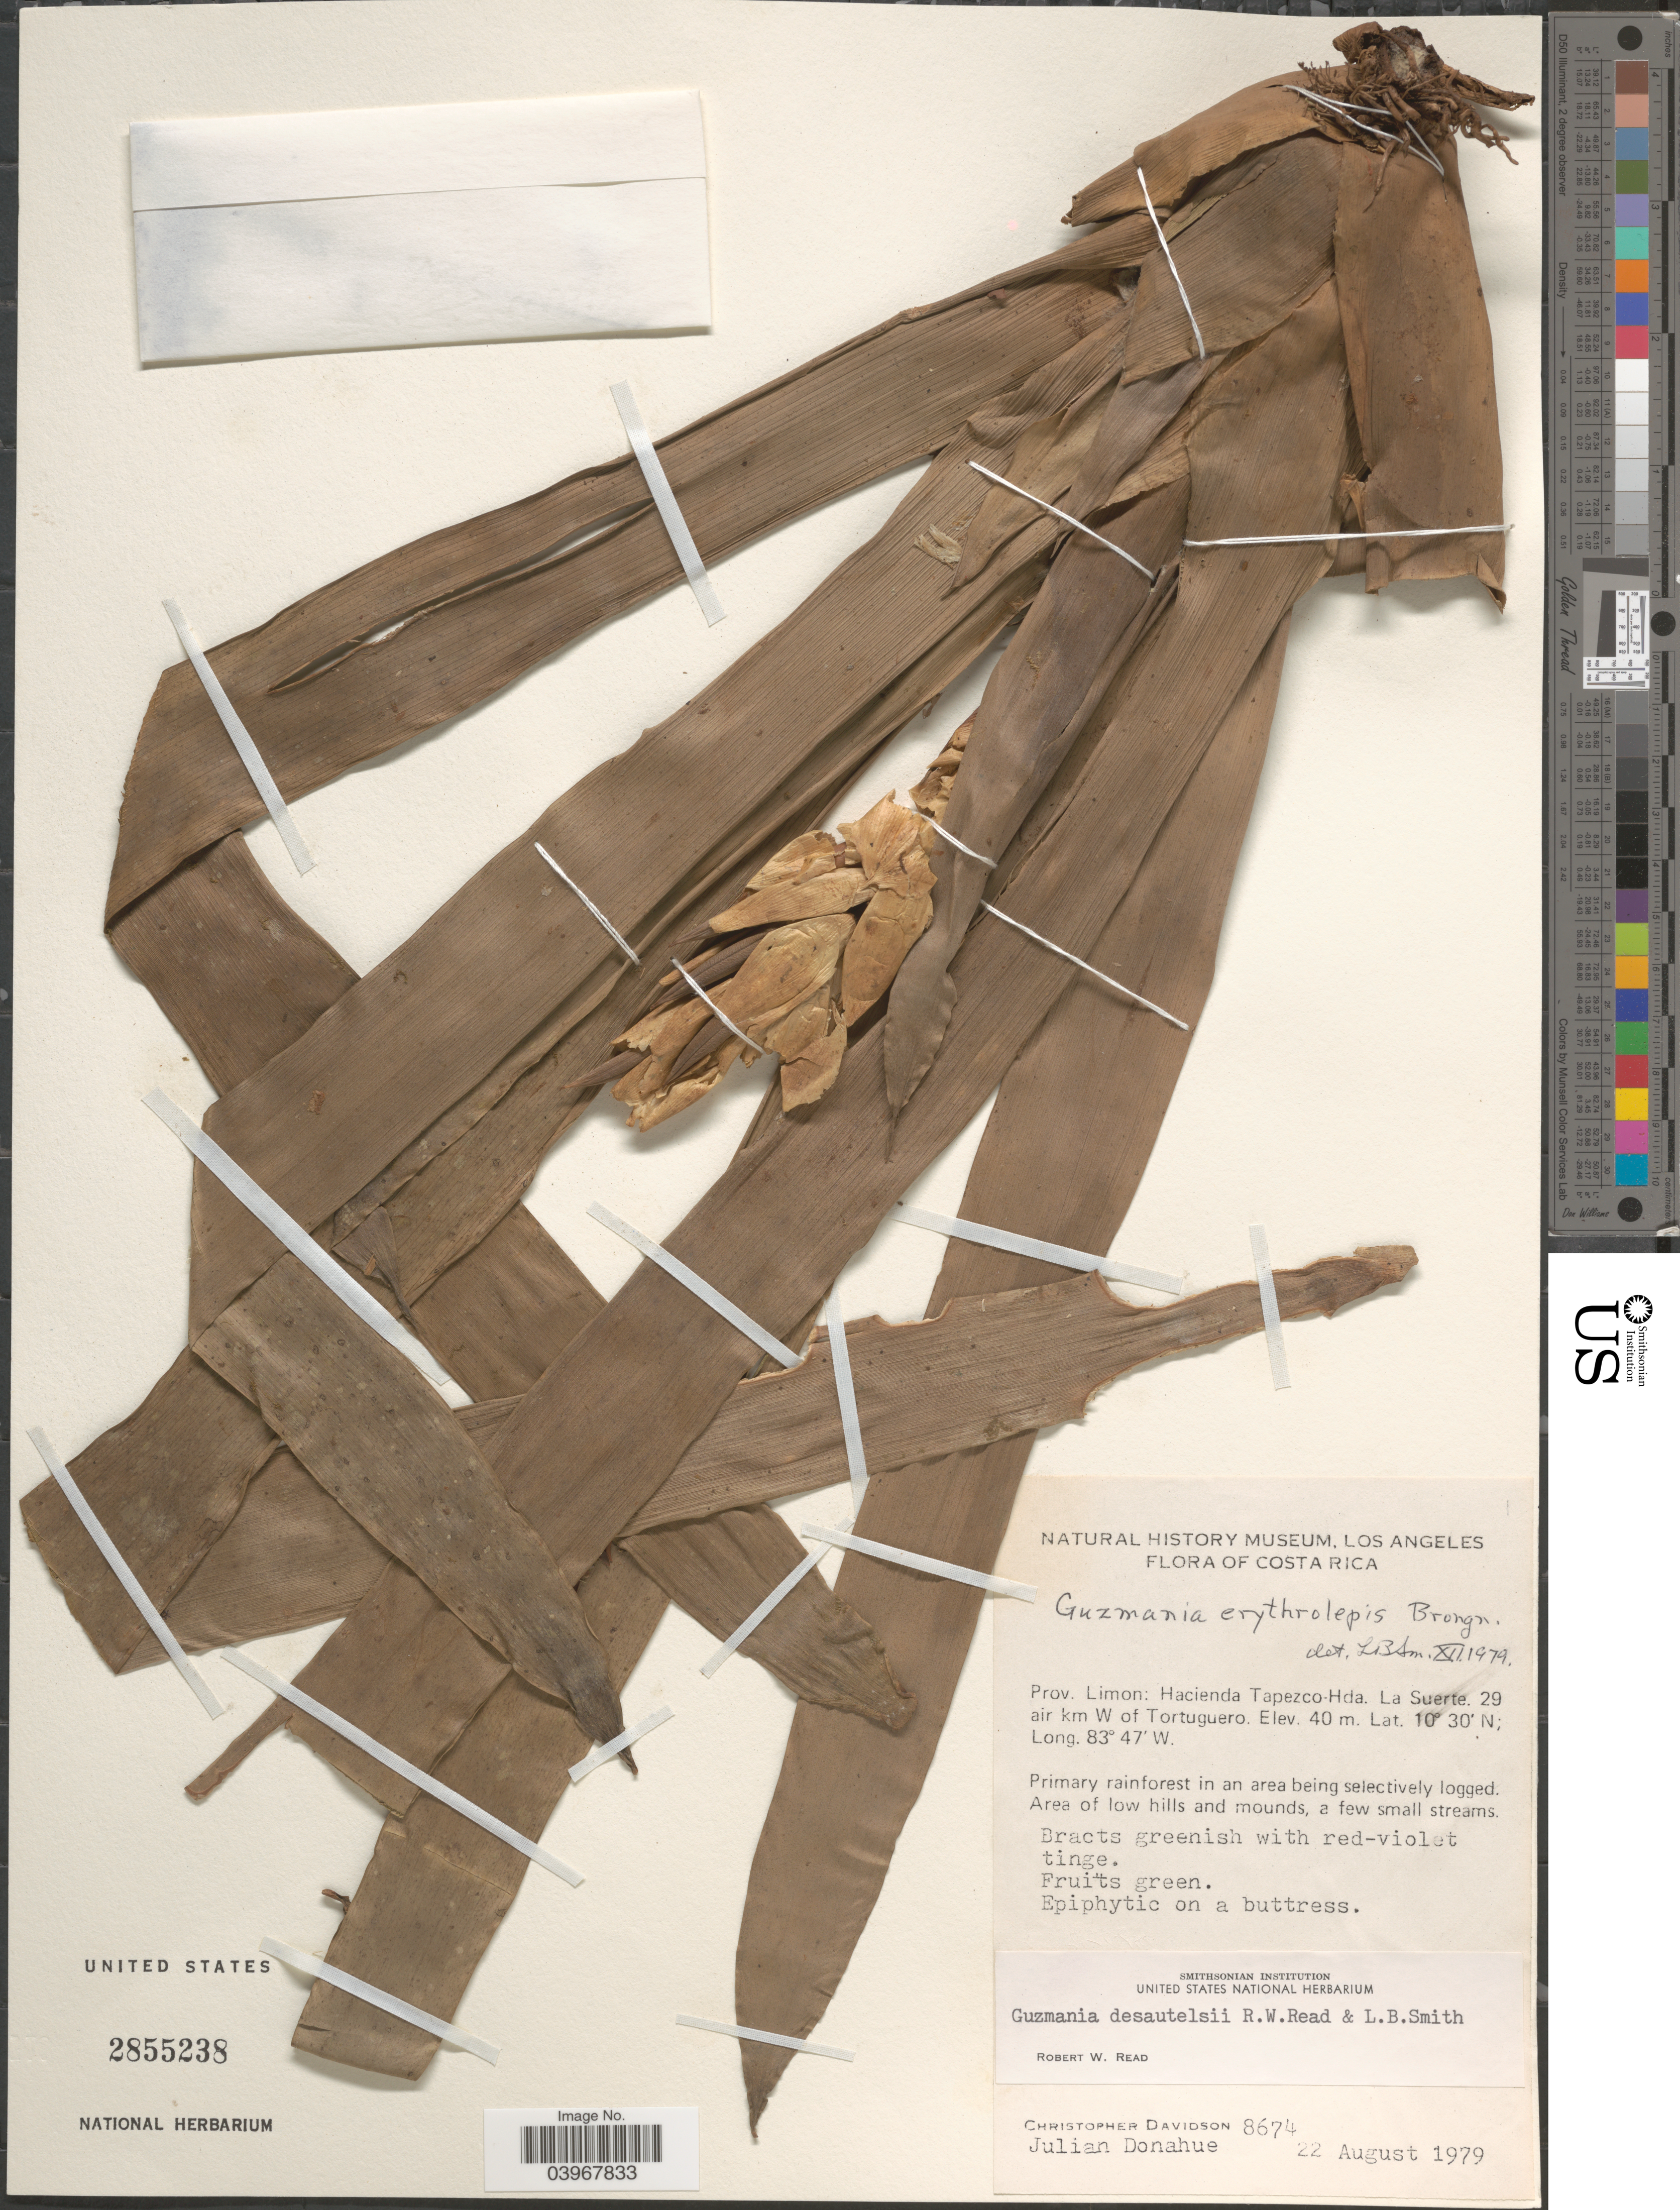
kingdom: Plantae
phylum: Tracheophyta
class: Liliopsida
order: Poales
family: Bromeliaceae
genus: Guzmania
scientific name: Guzmania desautelsii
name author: Read & L.B. Sm.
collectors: C. Davidson & J. Donahue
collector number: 8674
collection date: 1979-08-22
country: Costa Rica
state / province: Limón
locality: Hacienda Tapezco-Hda. La Suerte. 29 air km W of Tortuguero.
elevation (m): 40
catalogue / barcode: US 2855238